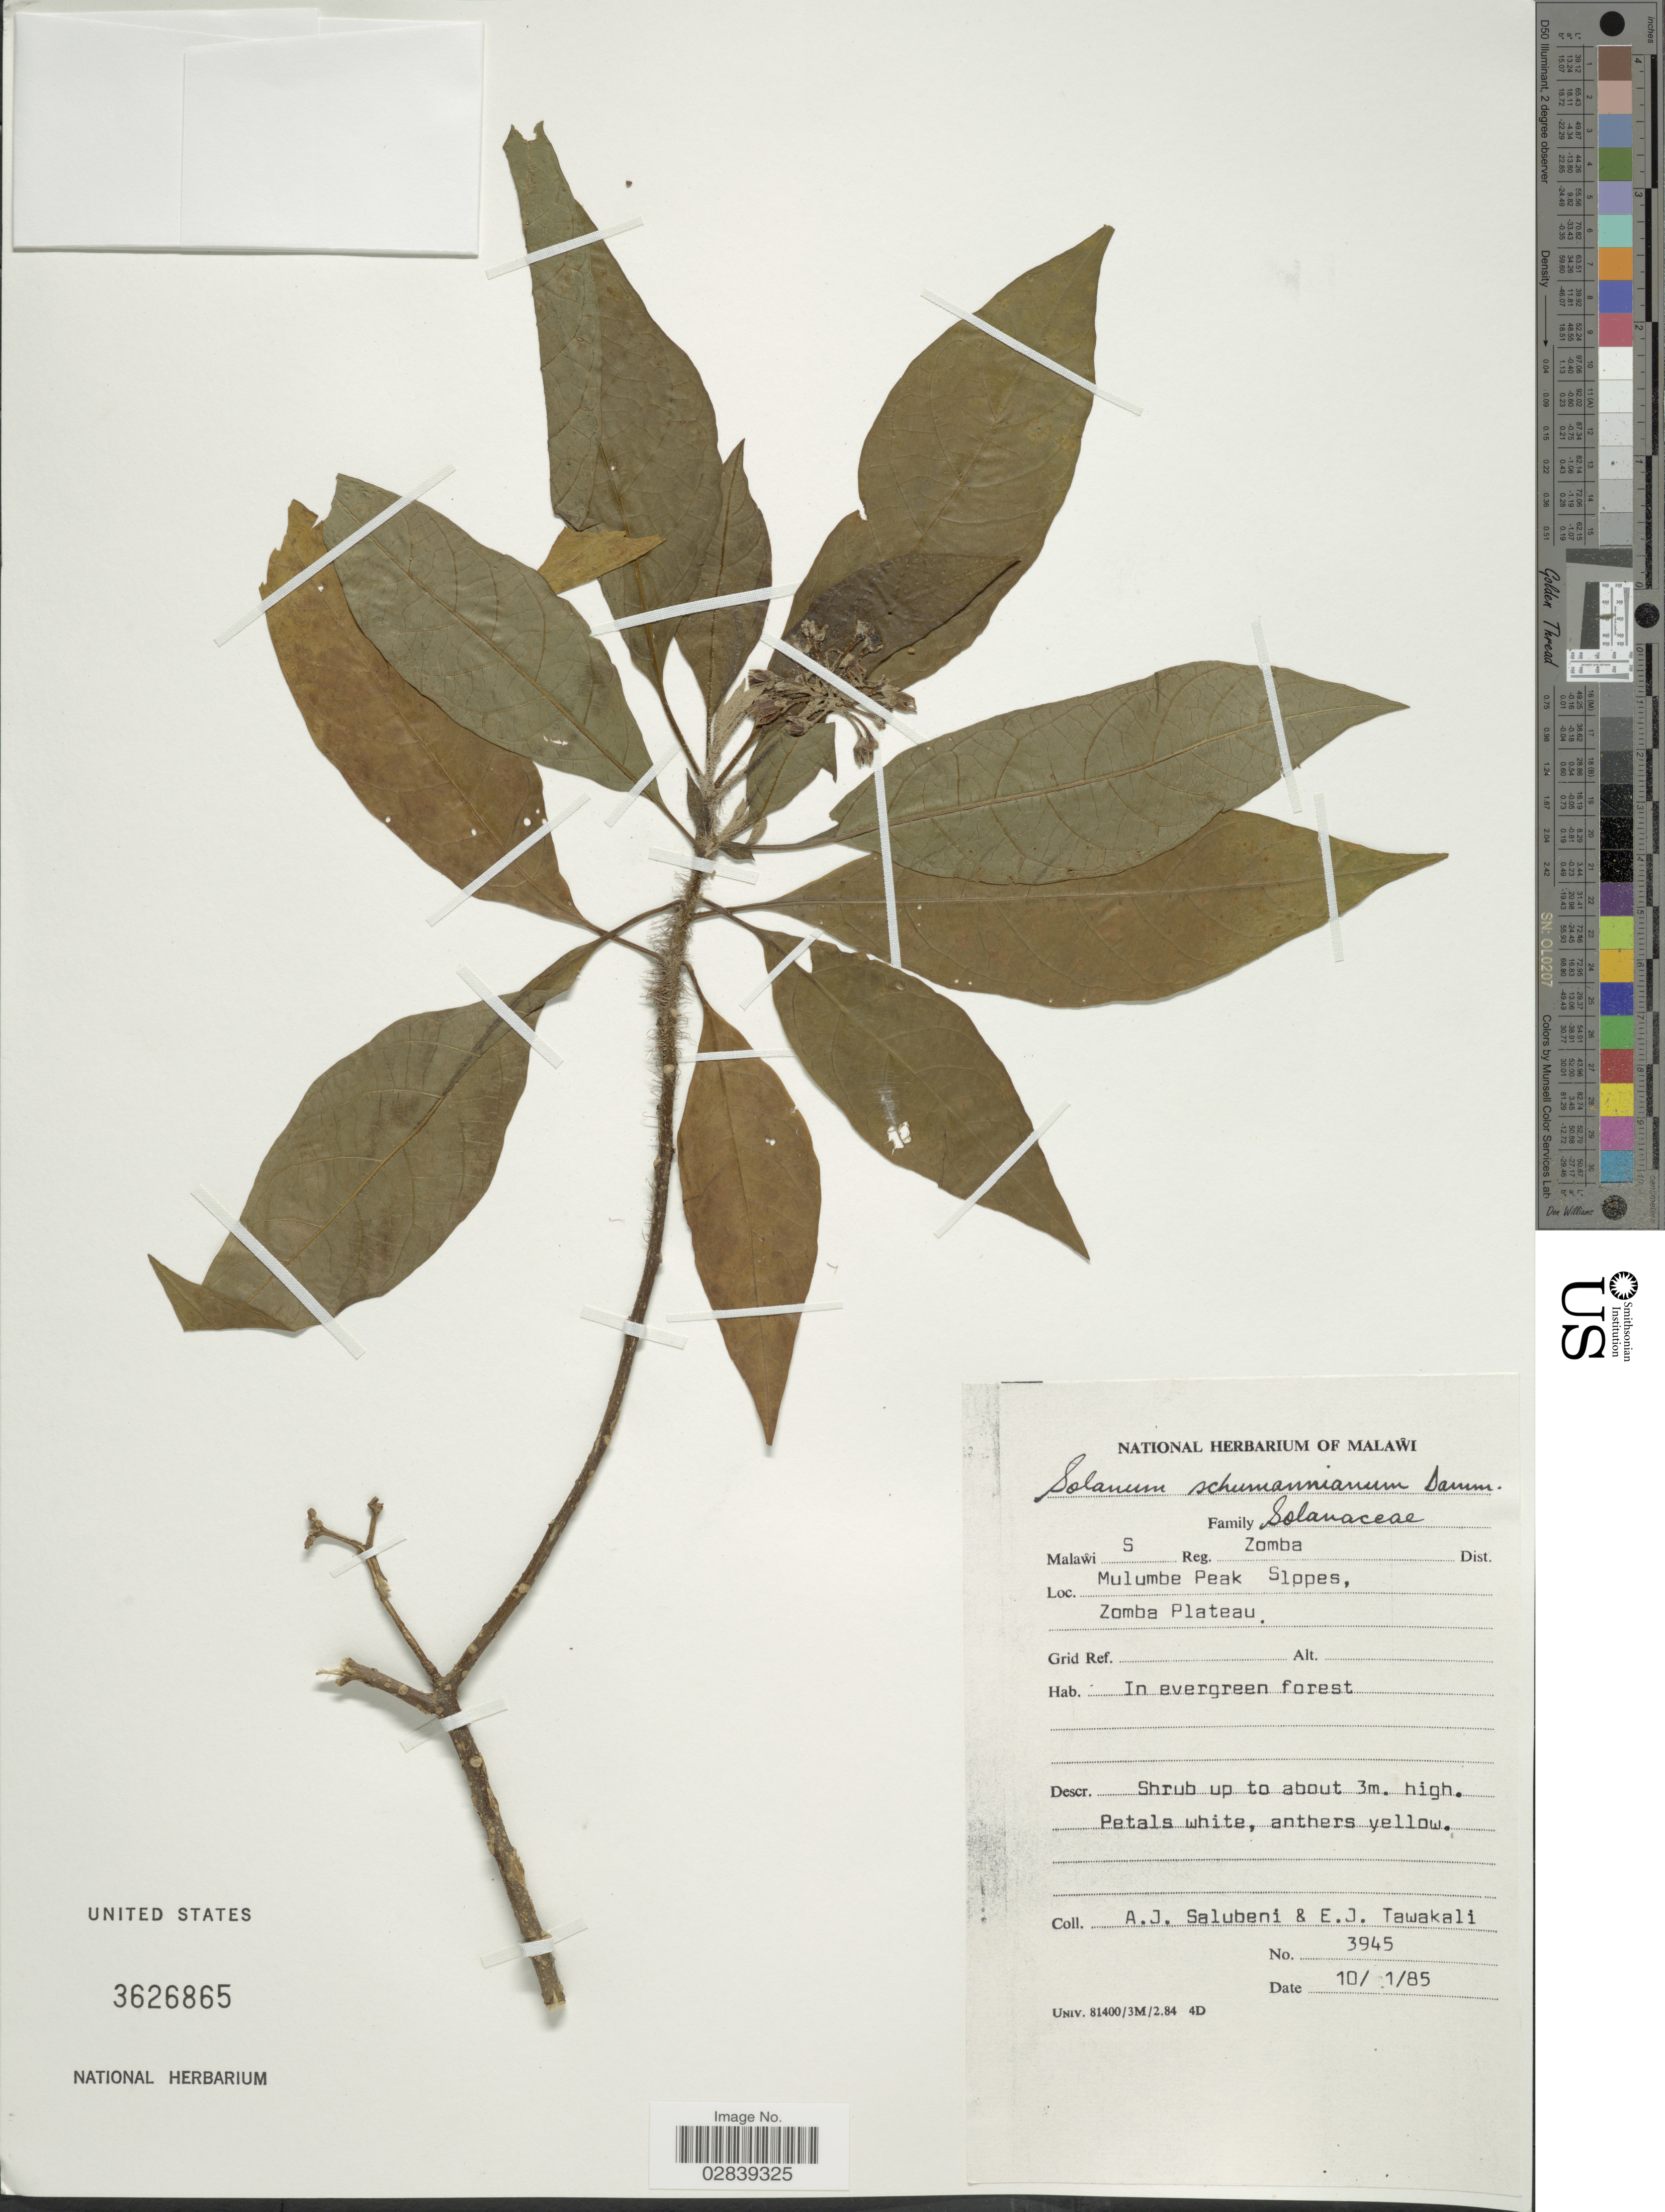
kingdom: Plantae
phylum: Tracheophyta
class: Magnoliopsida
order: Solanales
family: Solanaceae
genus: Solanum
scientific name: Solanum schumannianum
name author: Dammer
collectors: A. J. Salubeni & E. Tawakali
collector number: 3945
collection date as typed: Transcribed d/m/y: 10/1/85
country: Malawi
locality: Malawi S Reg. Zomba Dist., Mulumbe Peak Slopes, Zomba Plateau.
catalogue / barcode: US 3626865